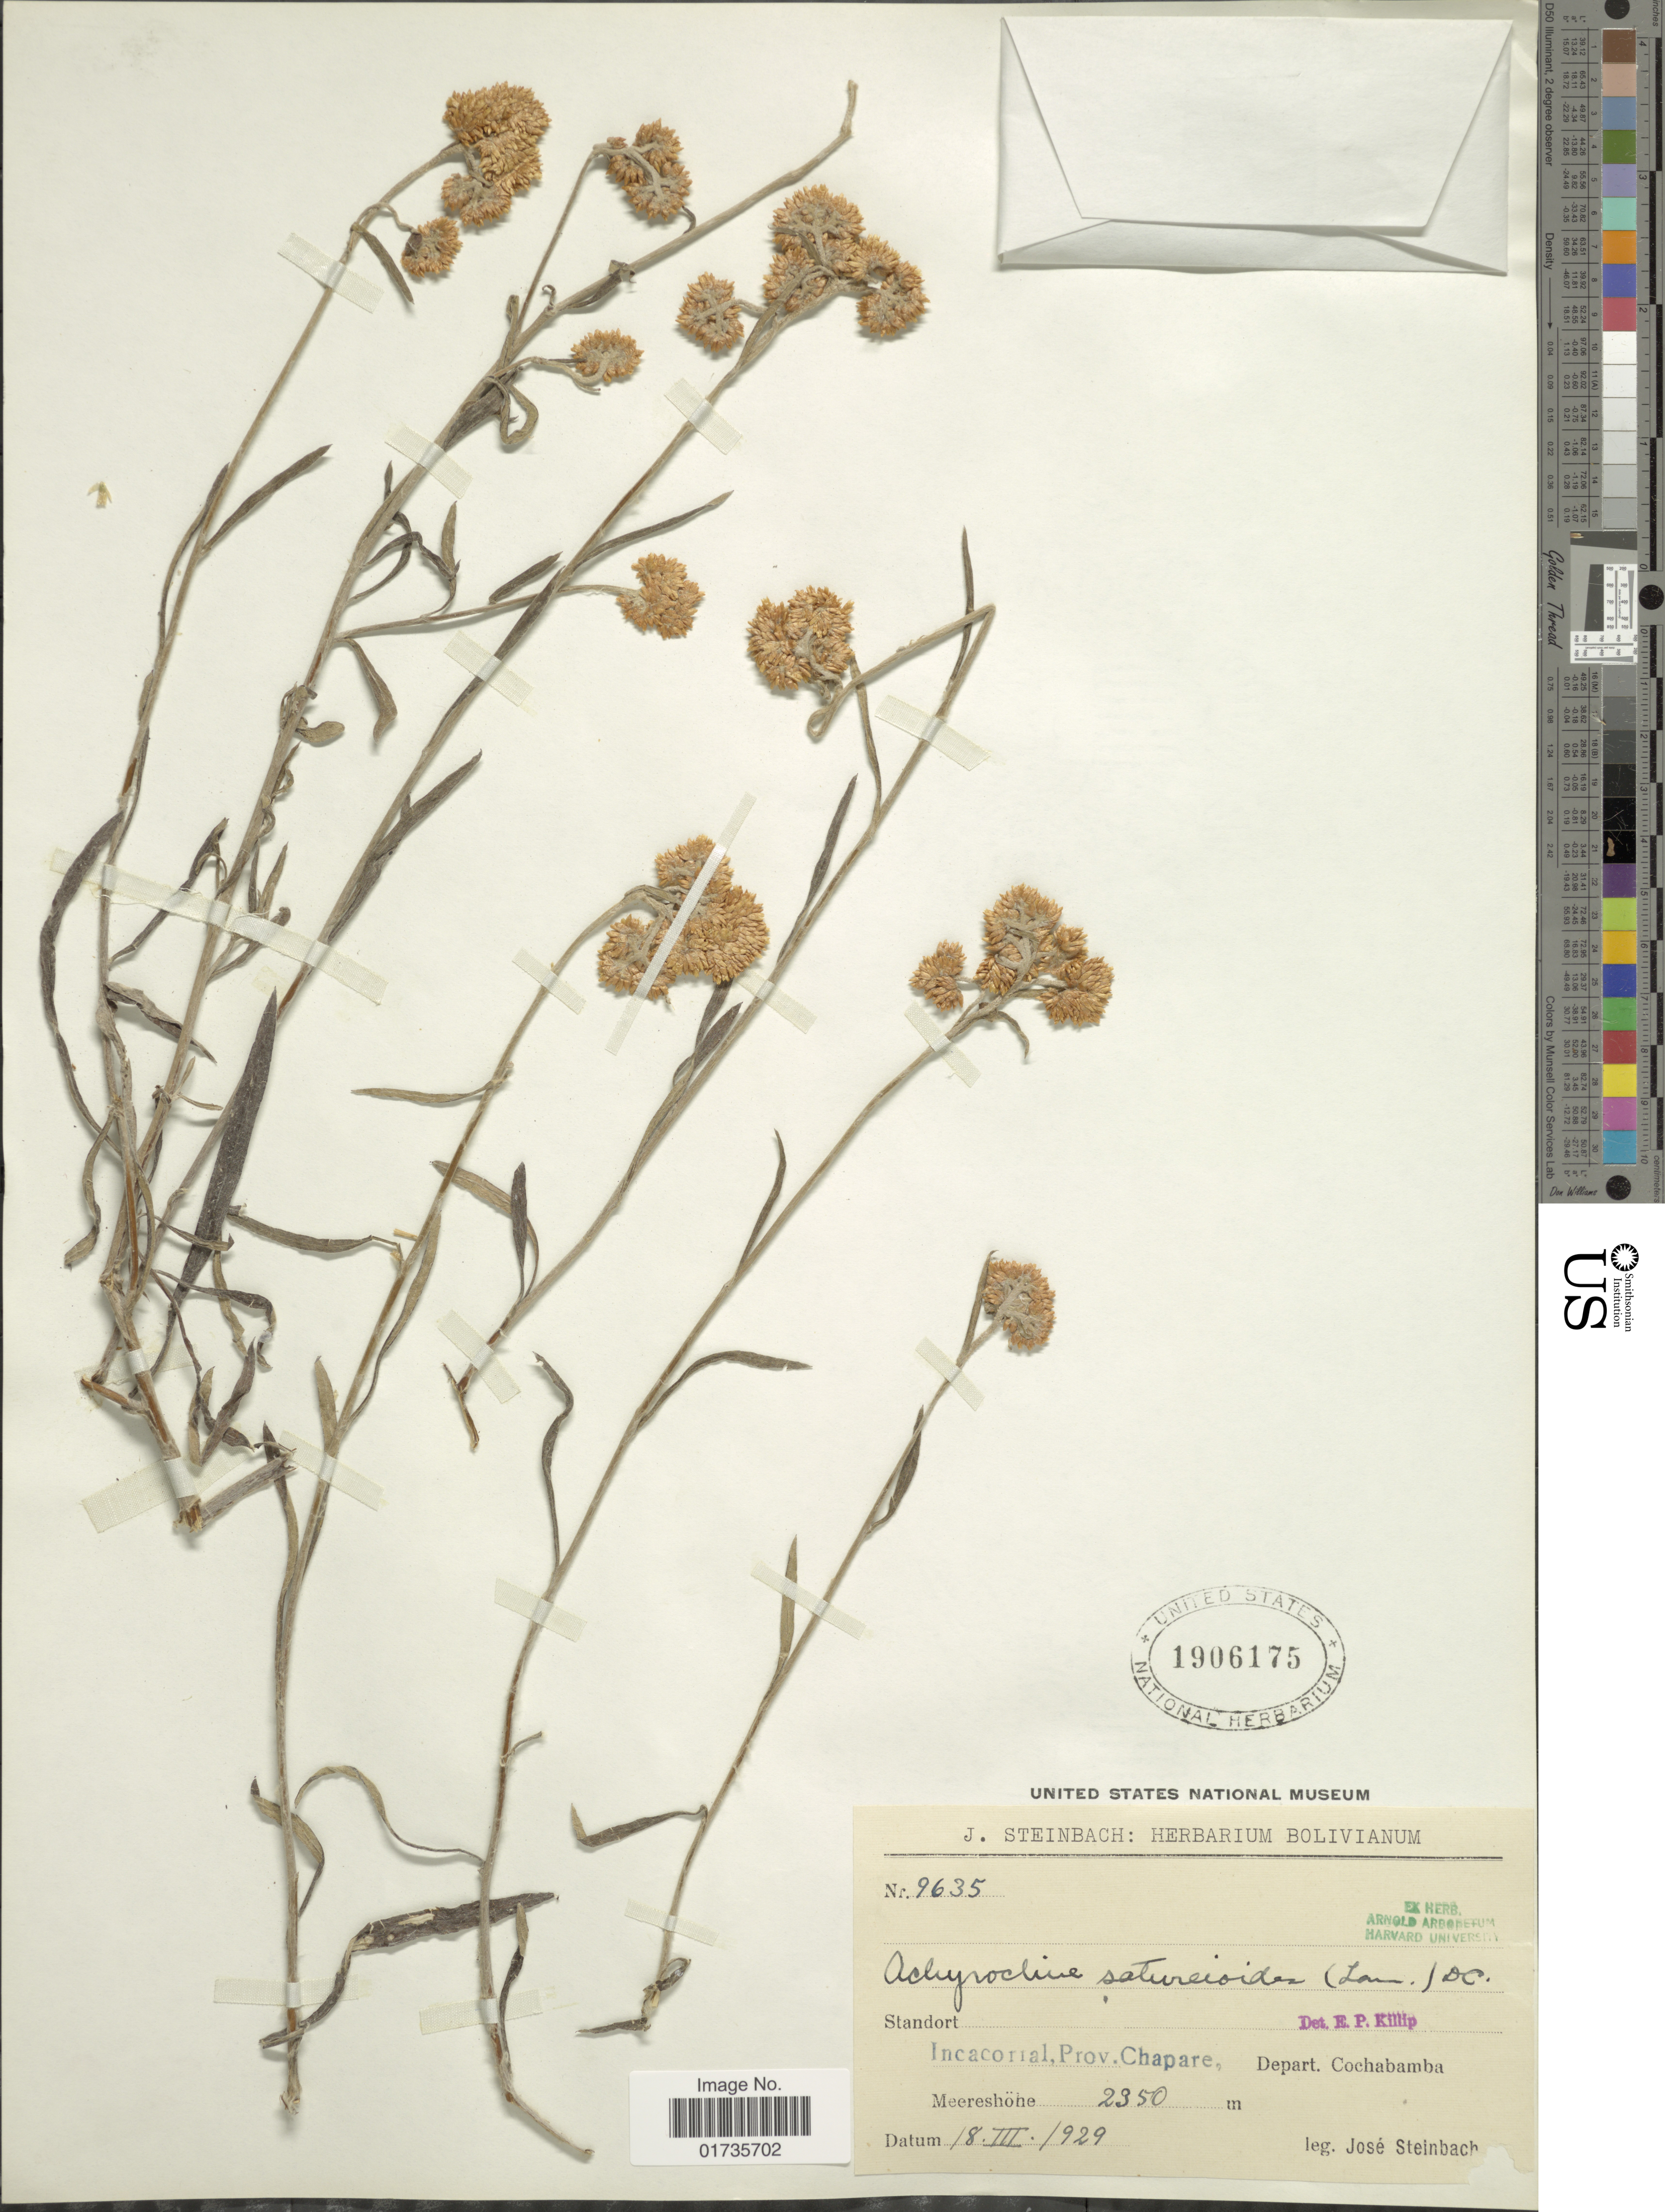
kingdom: Plantae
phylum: Tracheophyta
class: Magnoliopsida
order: Asterales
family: Asteraceae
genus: Achyrocline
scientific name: Achyrocline satureioides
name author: (Lam.) DC.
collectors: J. Steinbach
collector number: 9635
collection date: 1929-03-18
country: Bolivia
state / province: Cochabamba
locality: Incacorral, Prov, Chapare, Depart. Cochabamba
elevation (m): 2350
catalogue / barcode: US 1906175